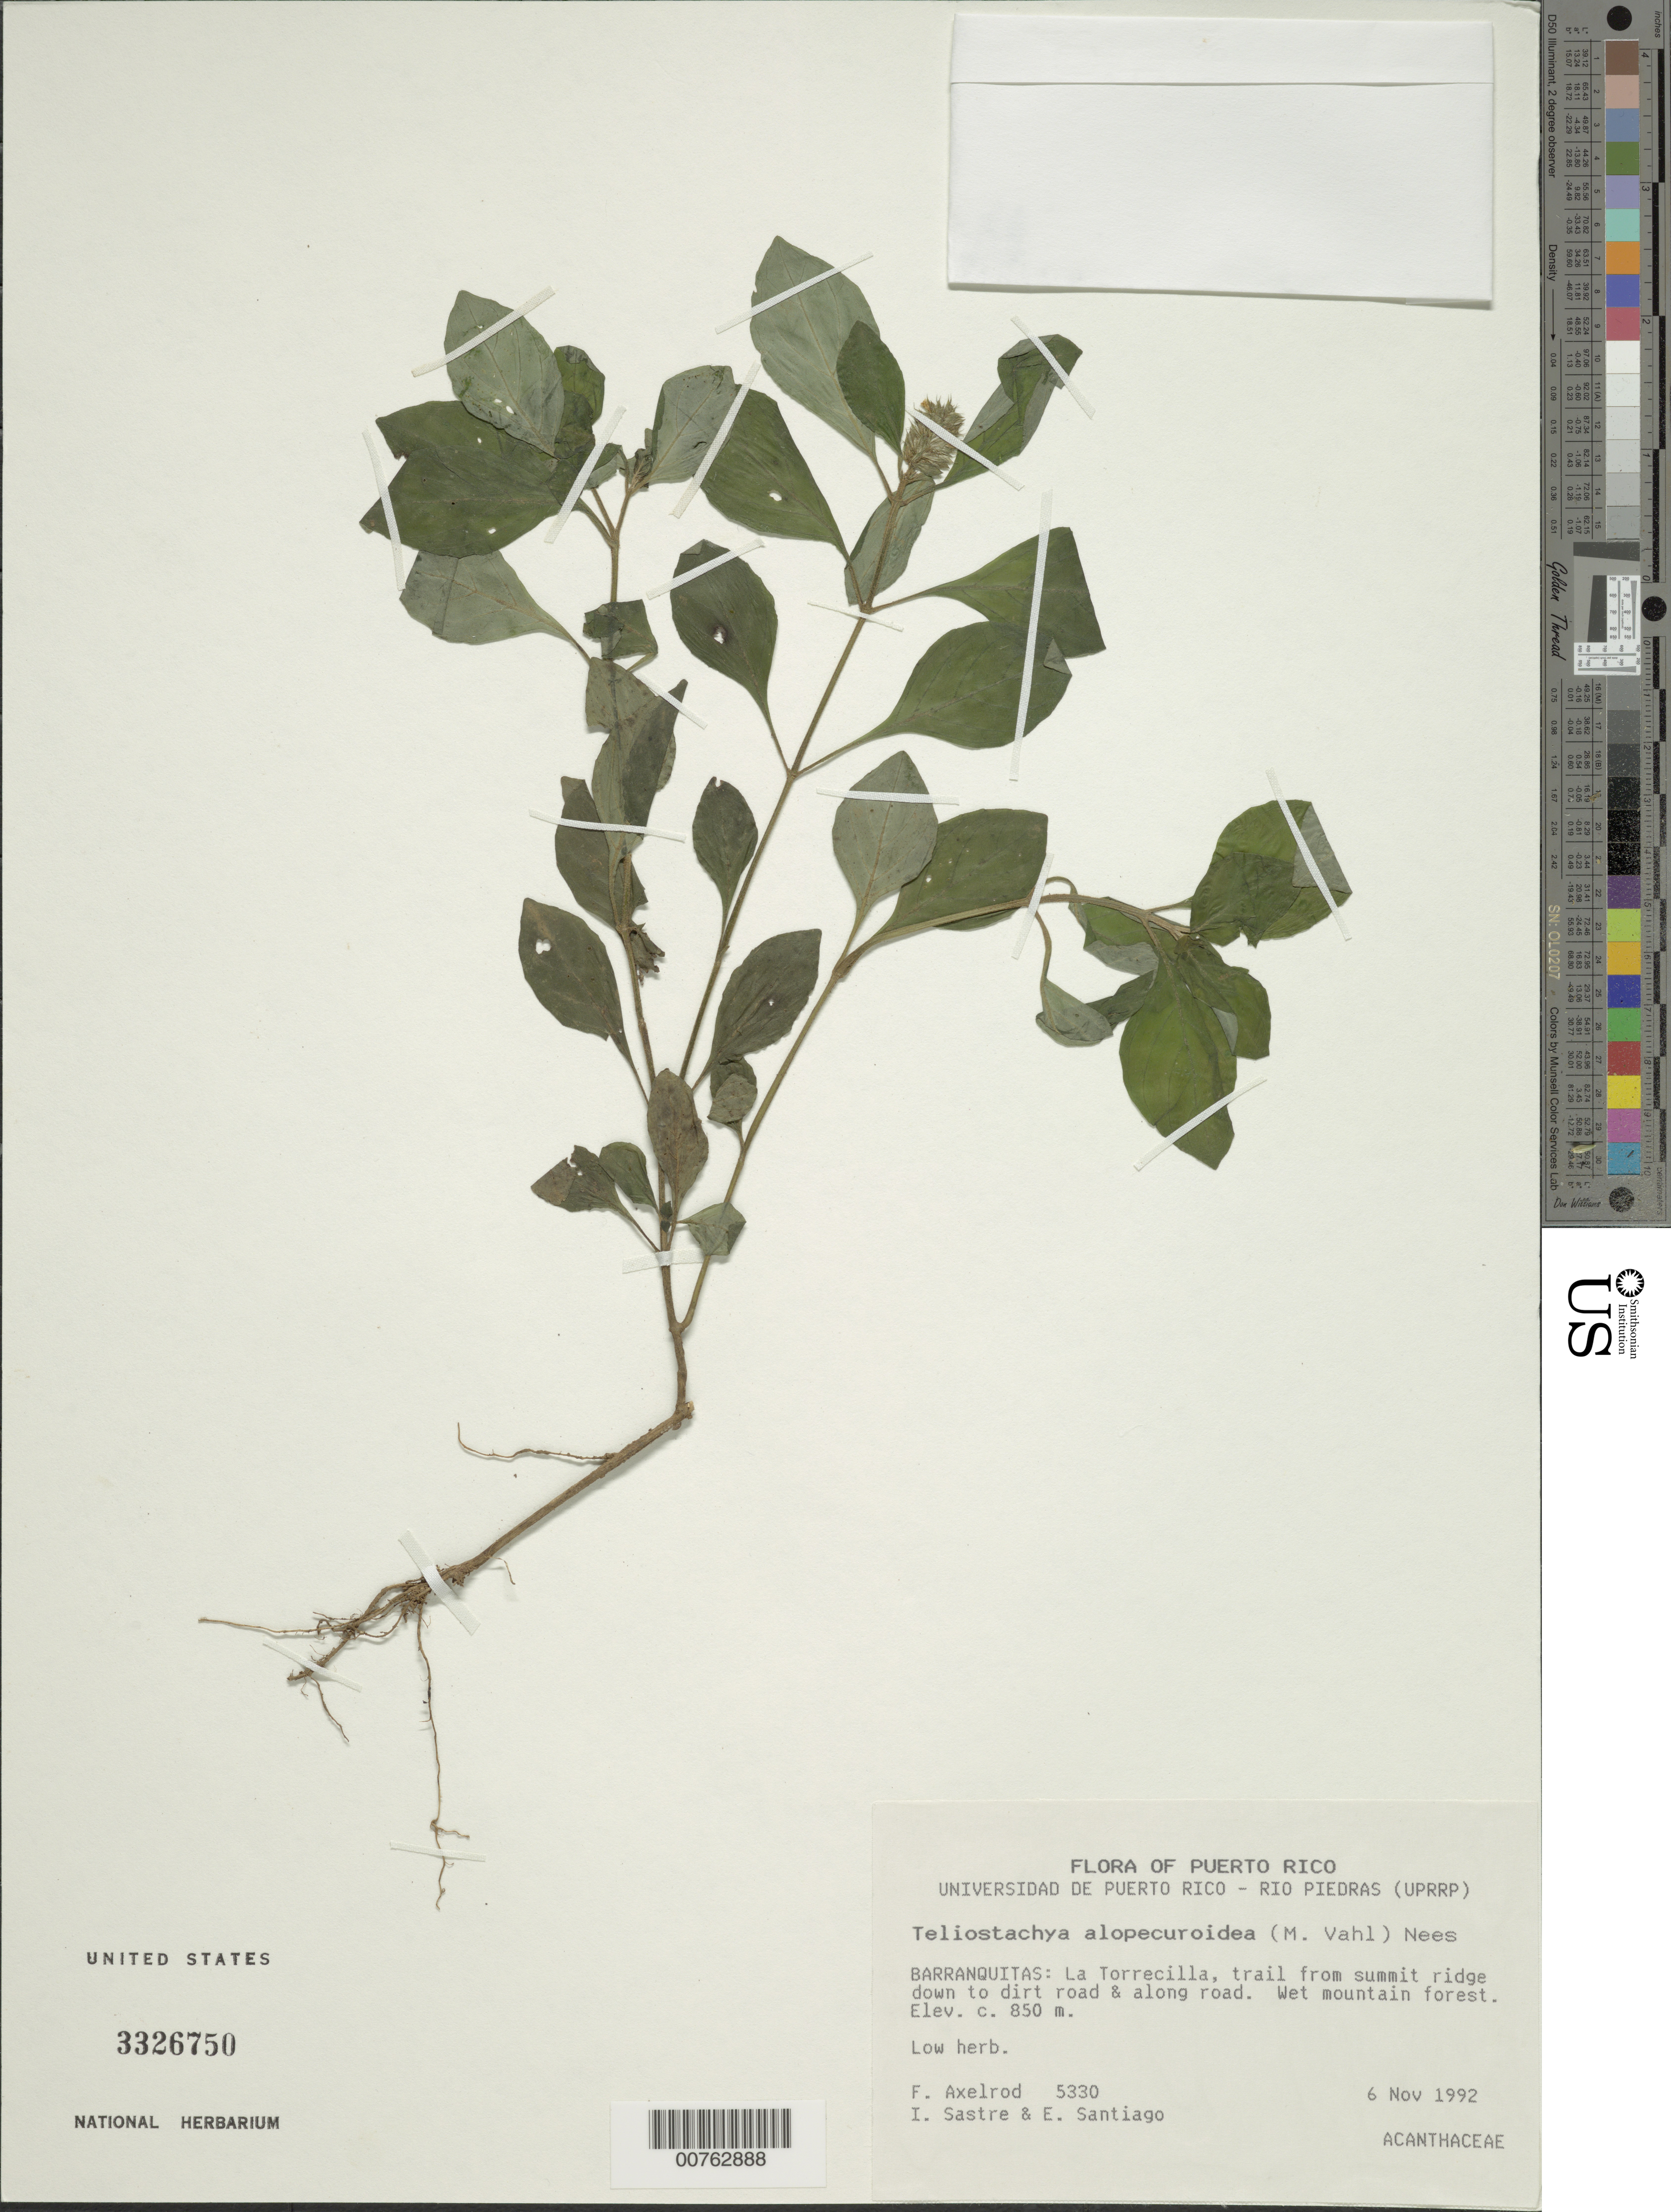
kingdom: Plantae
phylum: Tracheophyta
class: Magnoliopsida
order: Lamiales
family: Acanthaceae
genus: Teliostachya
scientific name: Teliostachya alopecuroidea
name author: (Vahl) Nees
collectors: F. S. Axelrod, I. Sastre-de Jesús & E. Santiago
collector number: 5330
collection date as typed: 06 Nov 1992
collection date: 1992-11-06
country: Puerto Rico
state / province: Barranquitas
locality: Barranquitas: La Torrecilla, trail from summit ridge down to dirt road & along road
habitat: Wet mountain forest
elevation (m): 850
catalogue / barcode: US 3326750